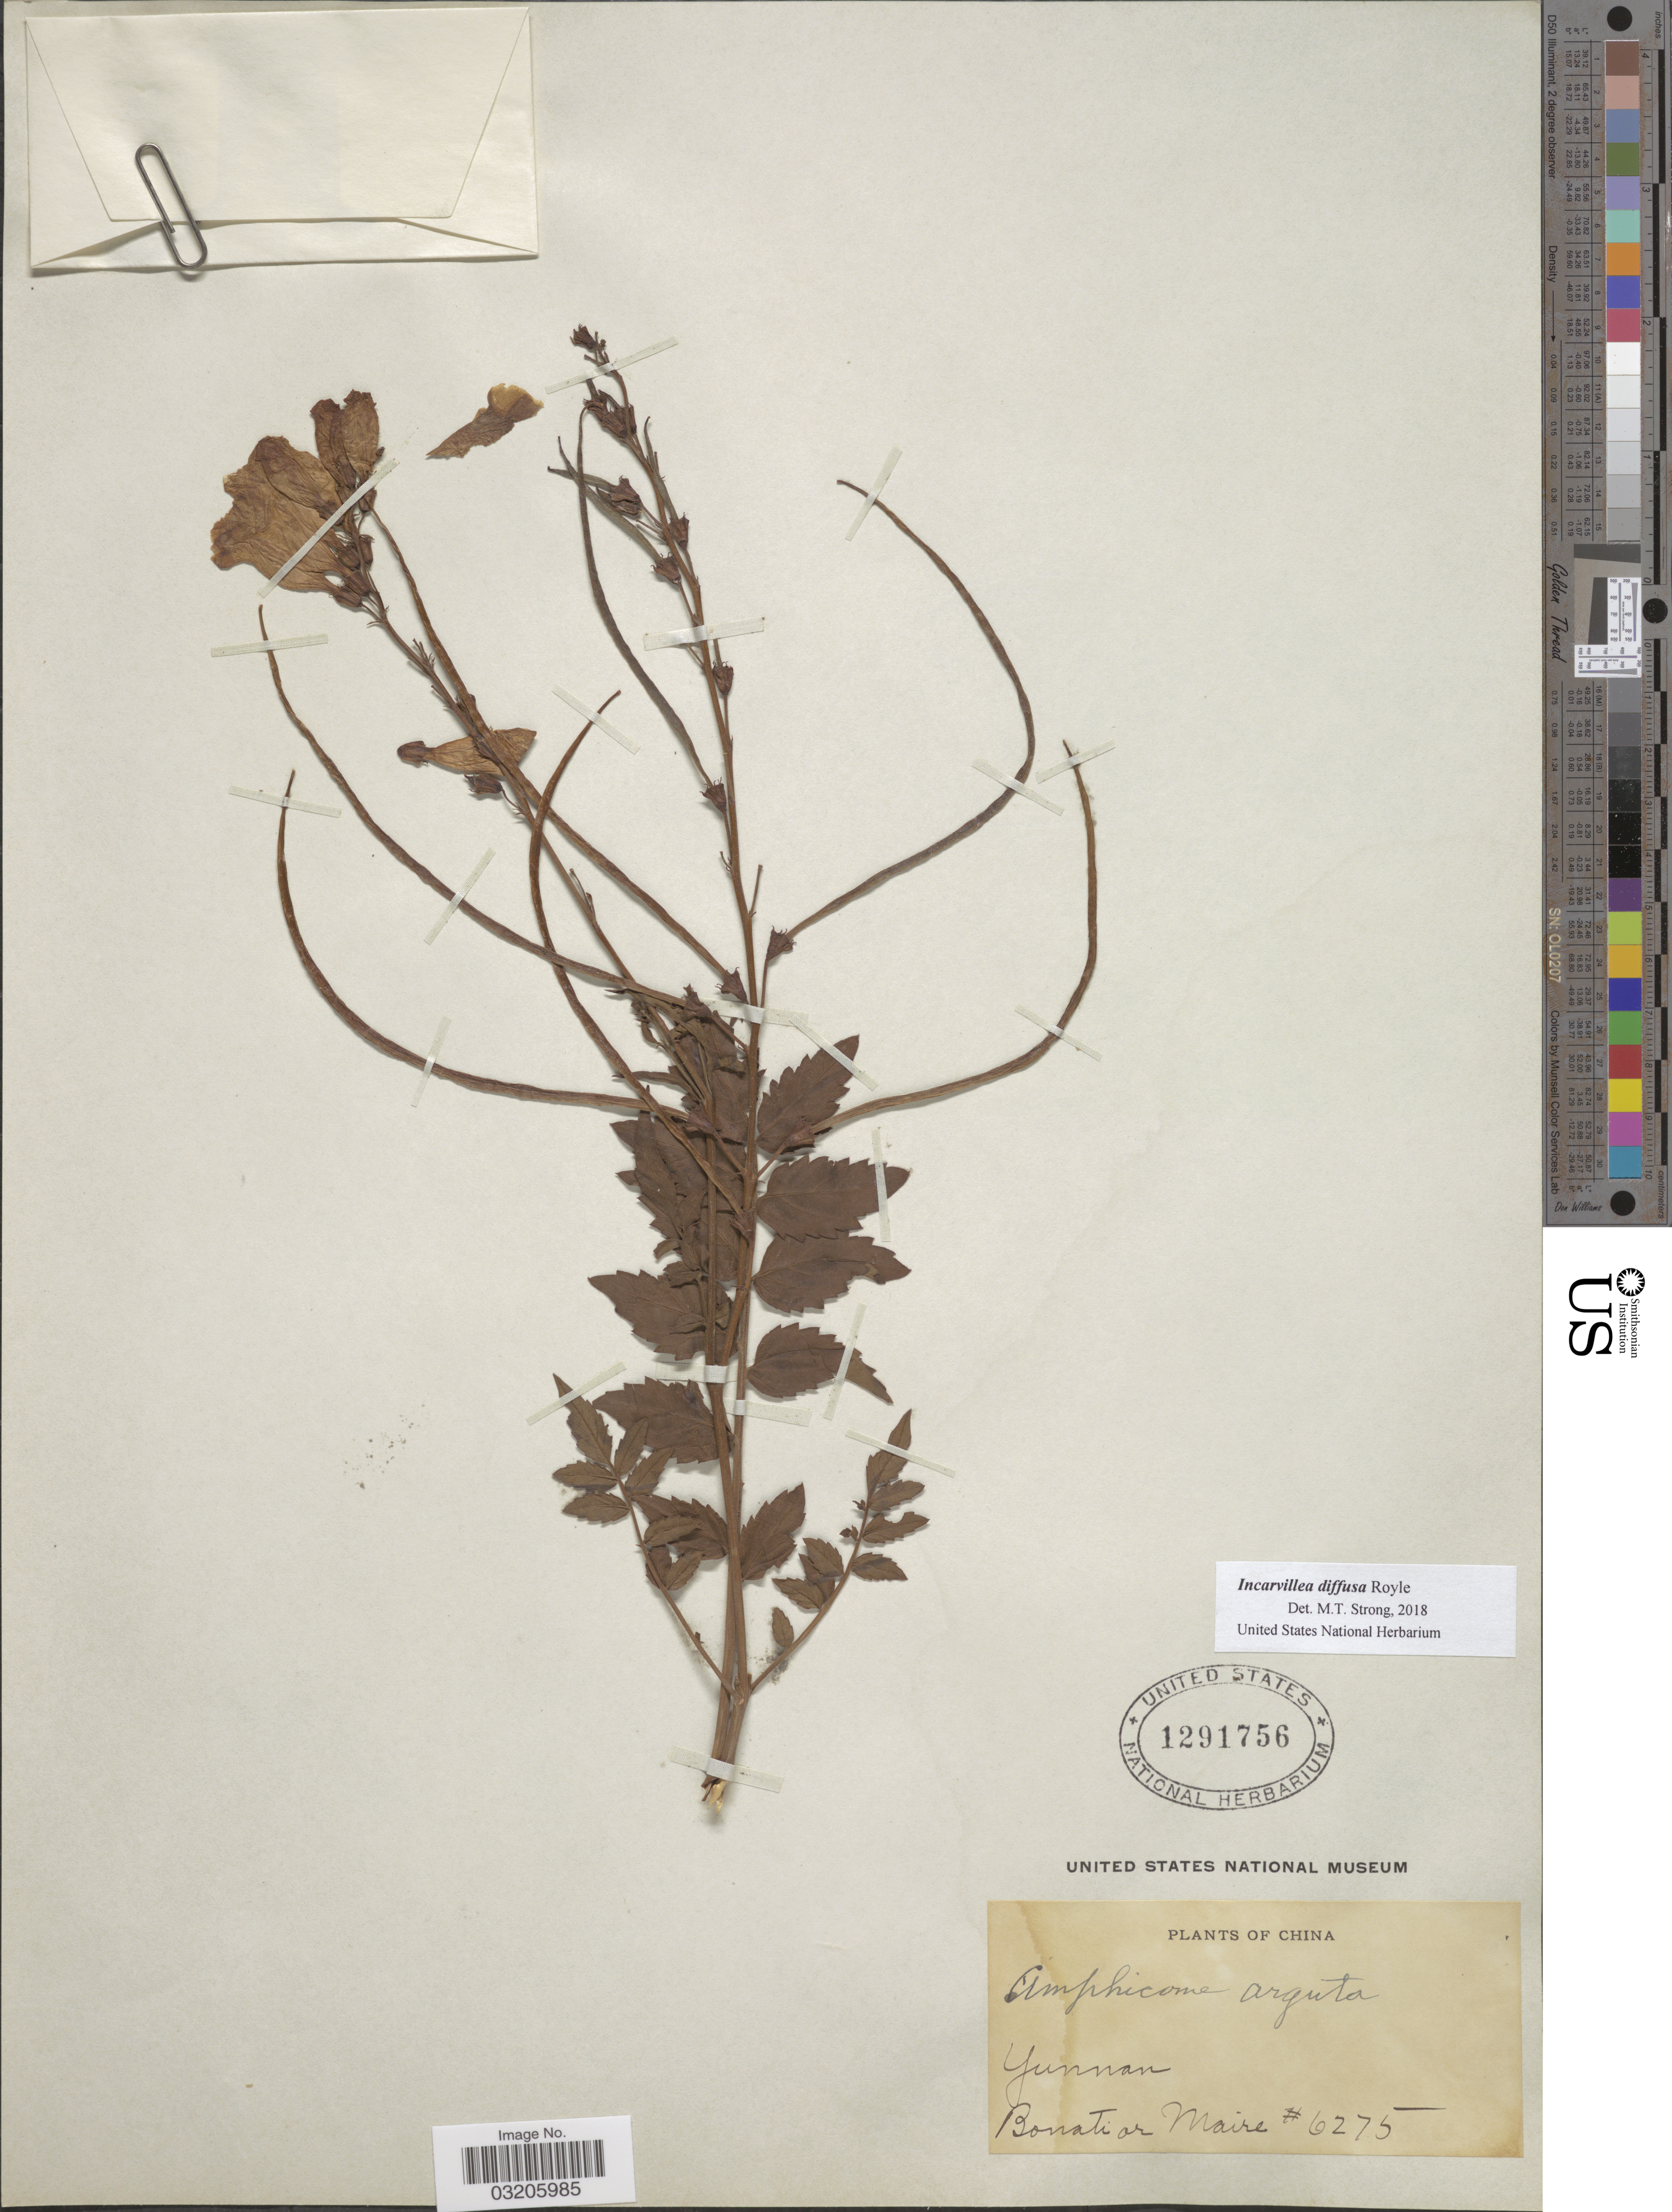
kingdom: Plantae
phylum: Tracheophyta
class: Magnoliopsida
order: Lamiales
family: Bignoniaceae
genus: Incarvillea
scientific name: Incarvillea diffusa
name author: Royle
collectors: B. Maire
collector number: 6275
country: China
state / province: Yunnan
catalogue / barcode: US 1291756